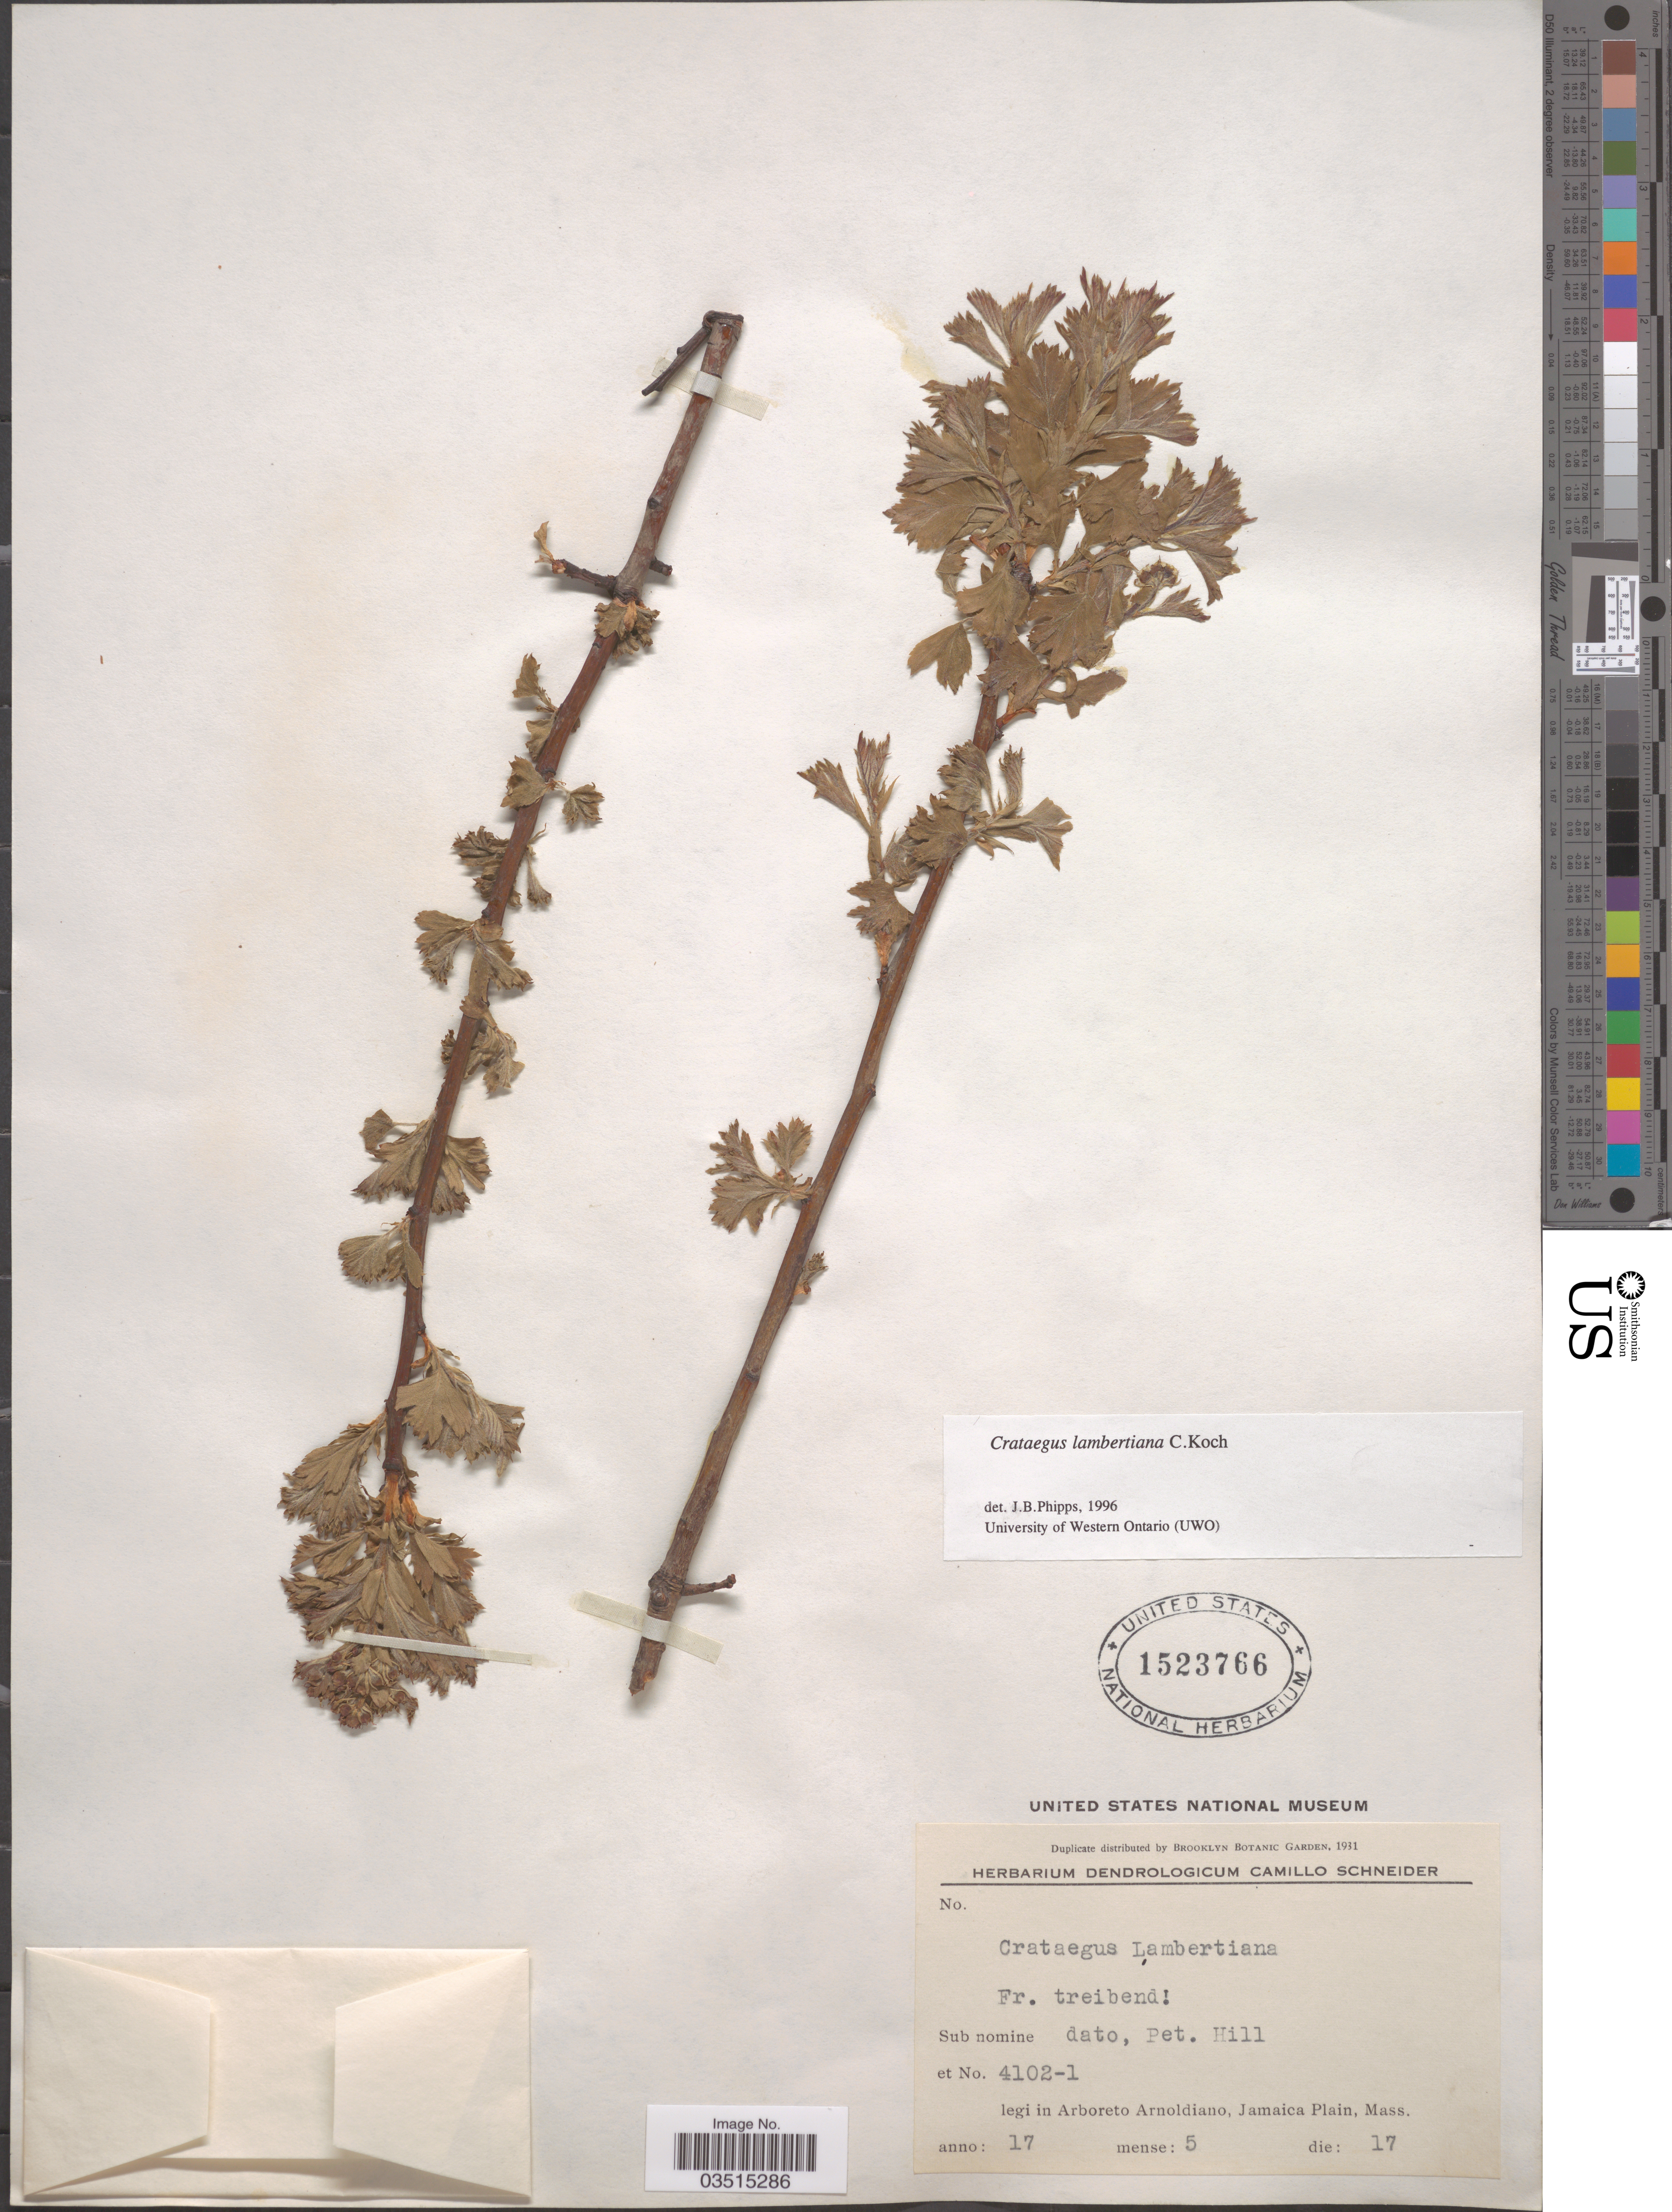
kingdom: Plantae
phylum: Tracheophyta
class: Magnoliopsida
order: Rosales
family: Rosaceae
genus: Crataegus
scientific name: Crataegus lambertiana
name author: Lange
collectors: ex herb. Dendrologicum C. Schneider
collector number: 4102-1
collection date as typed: Transcribed d/m/y: 17/5/17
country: United States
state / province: Massachusetts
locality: Arboreto Arnoldiano, Jamaica Plain.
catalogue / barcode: US 1523766